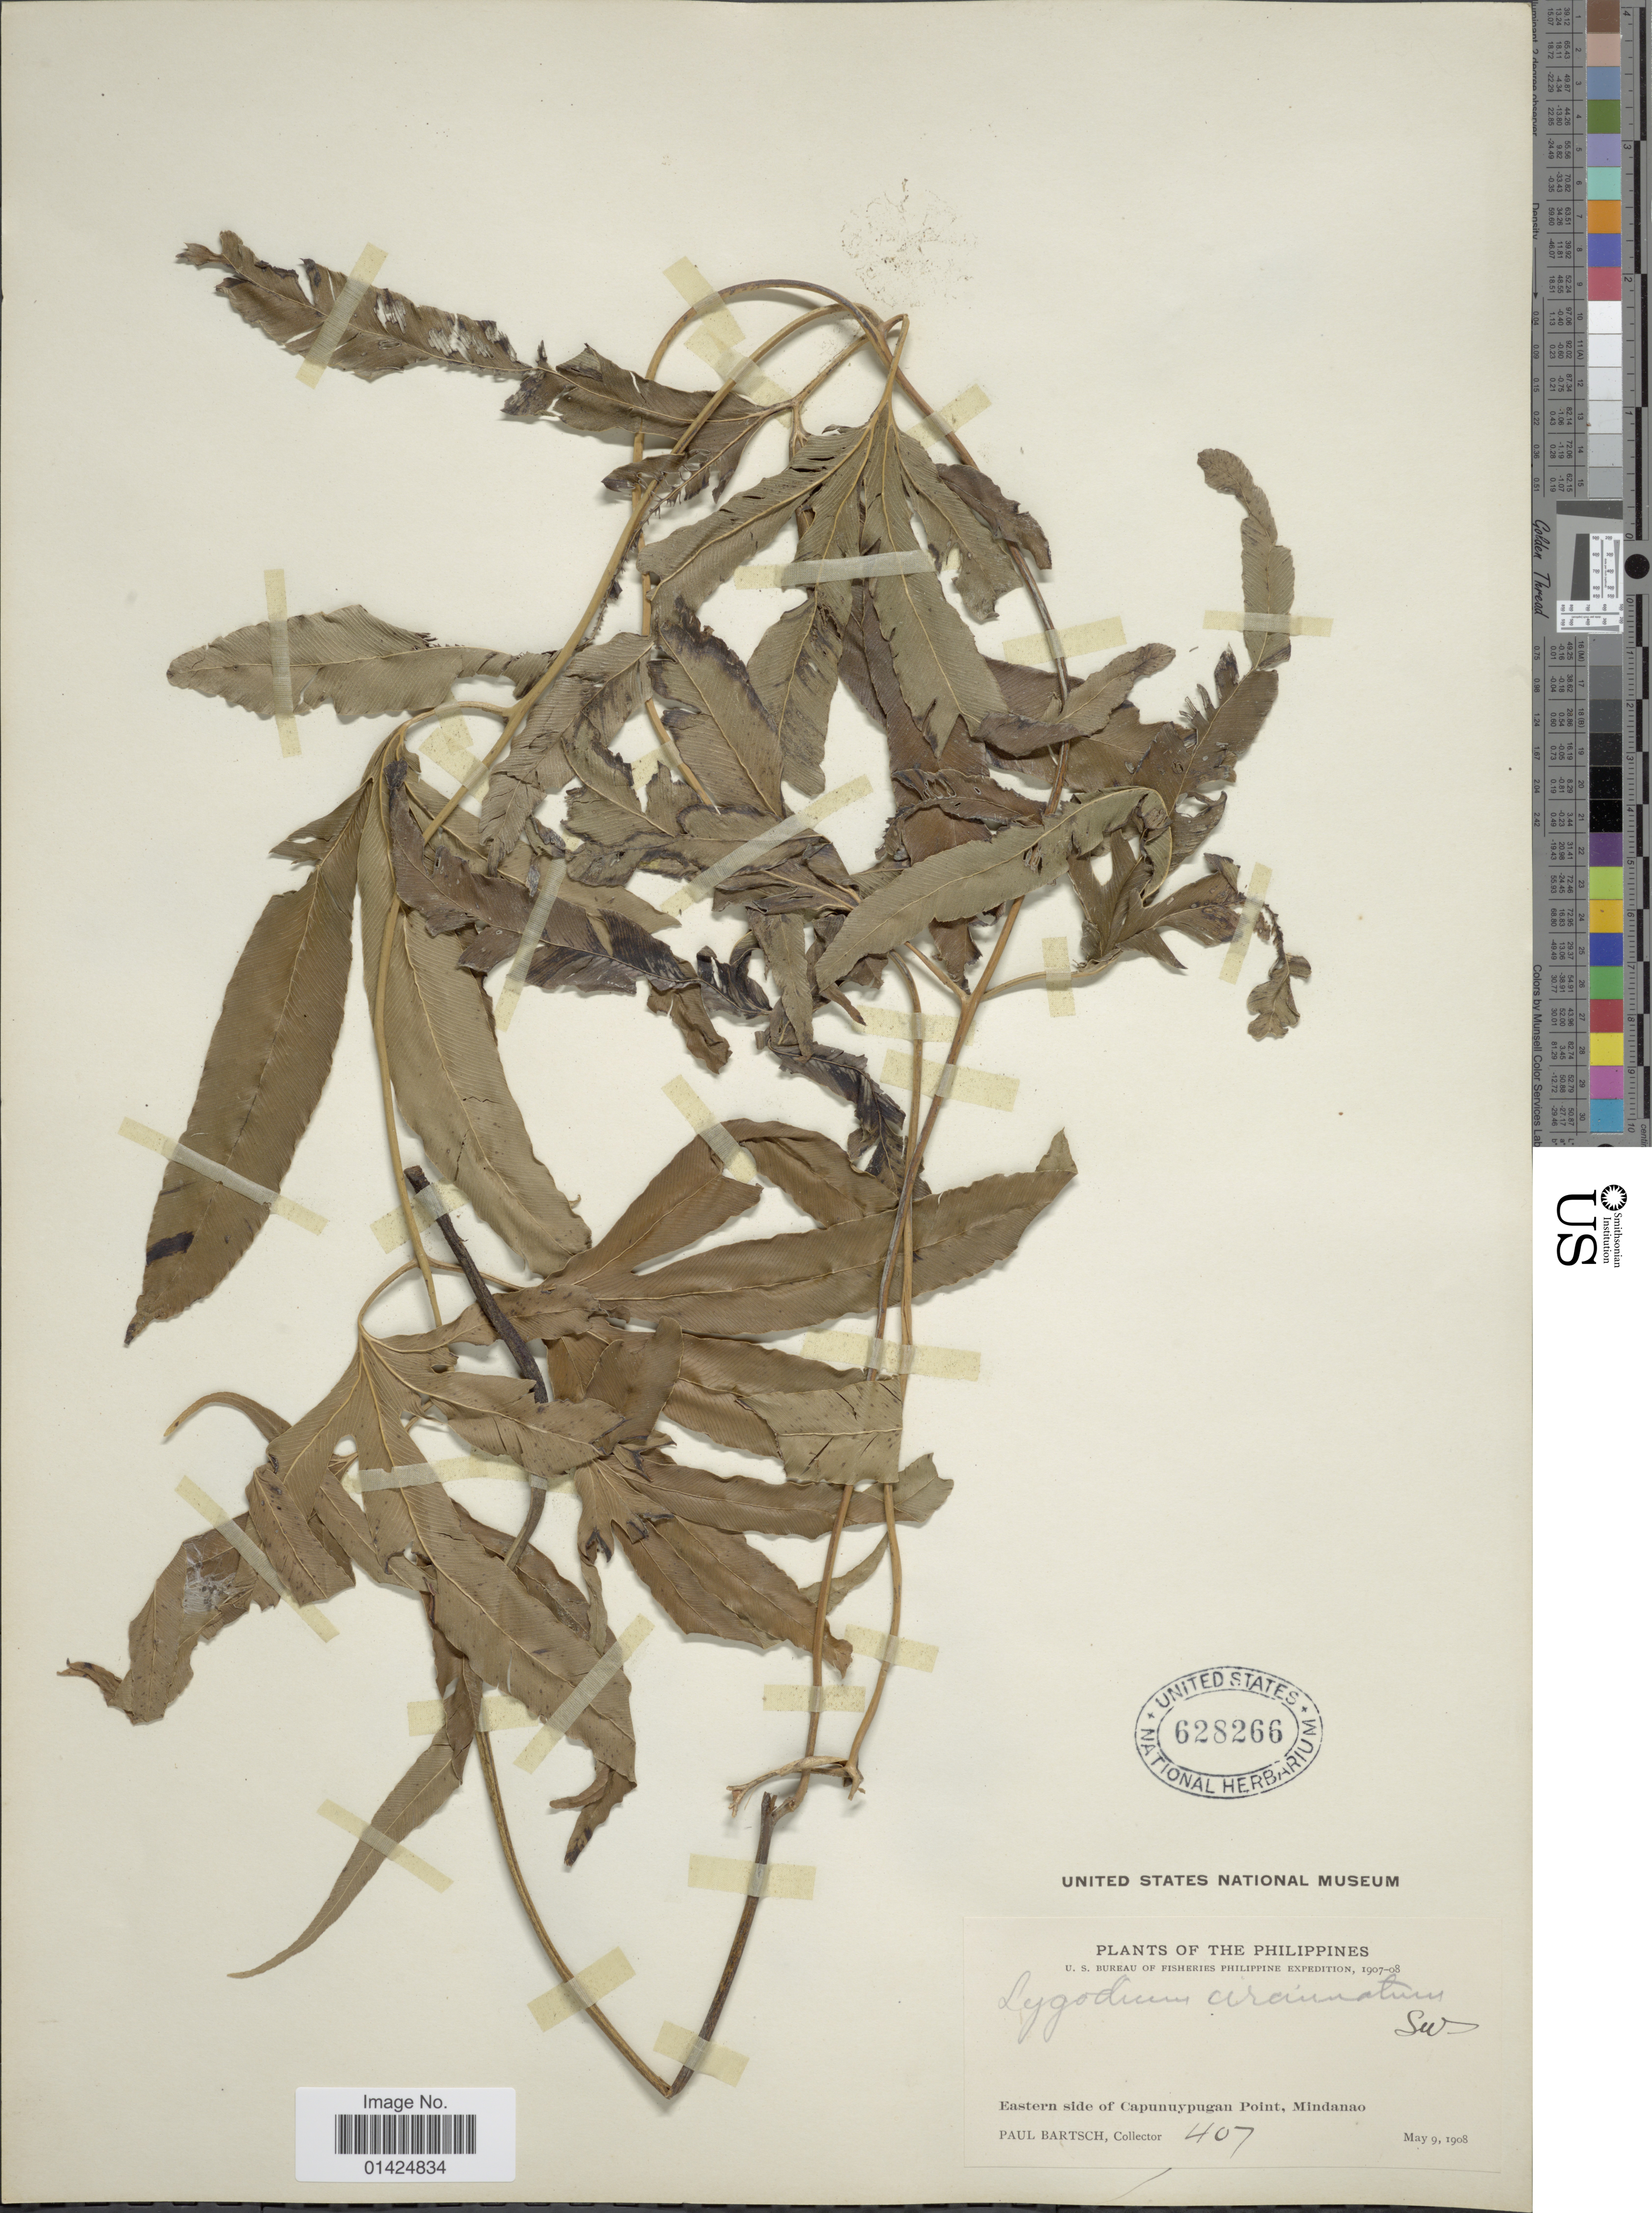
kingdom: Plantae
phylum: Tracheophyta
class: Polypodiopsida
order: Schizaeales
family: Lygodiaceae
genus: Lygodium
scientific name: Lygodium circinnatum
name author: (Burm. f.) Sw.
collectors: P. Bartsch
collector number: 407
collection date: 1908-05-09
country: Philippines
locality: Eastern side of Capunuypugan Point, Mindanao.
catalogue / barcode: US 628266